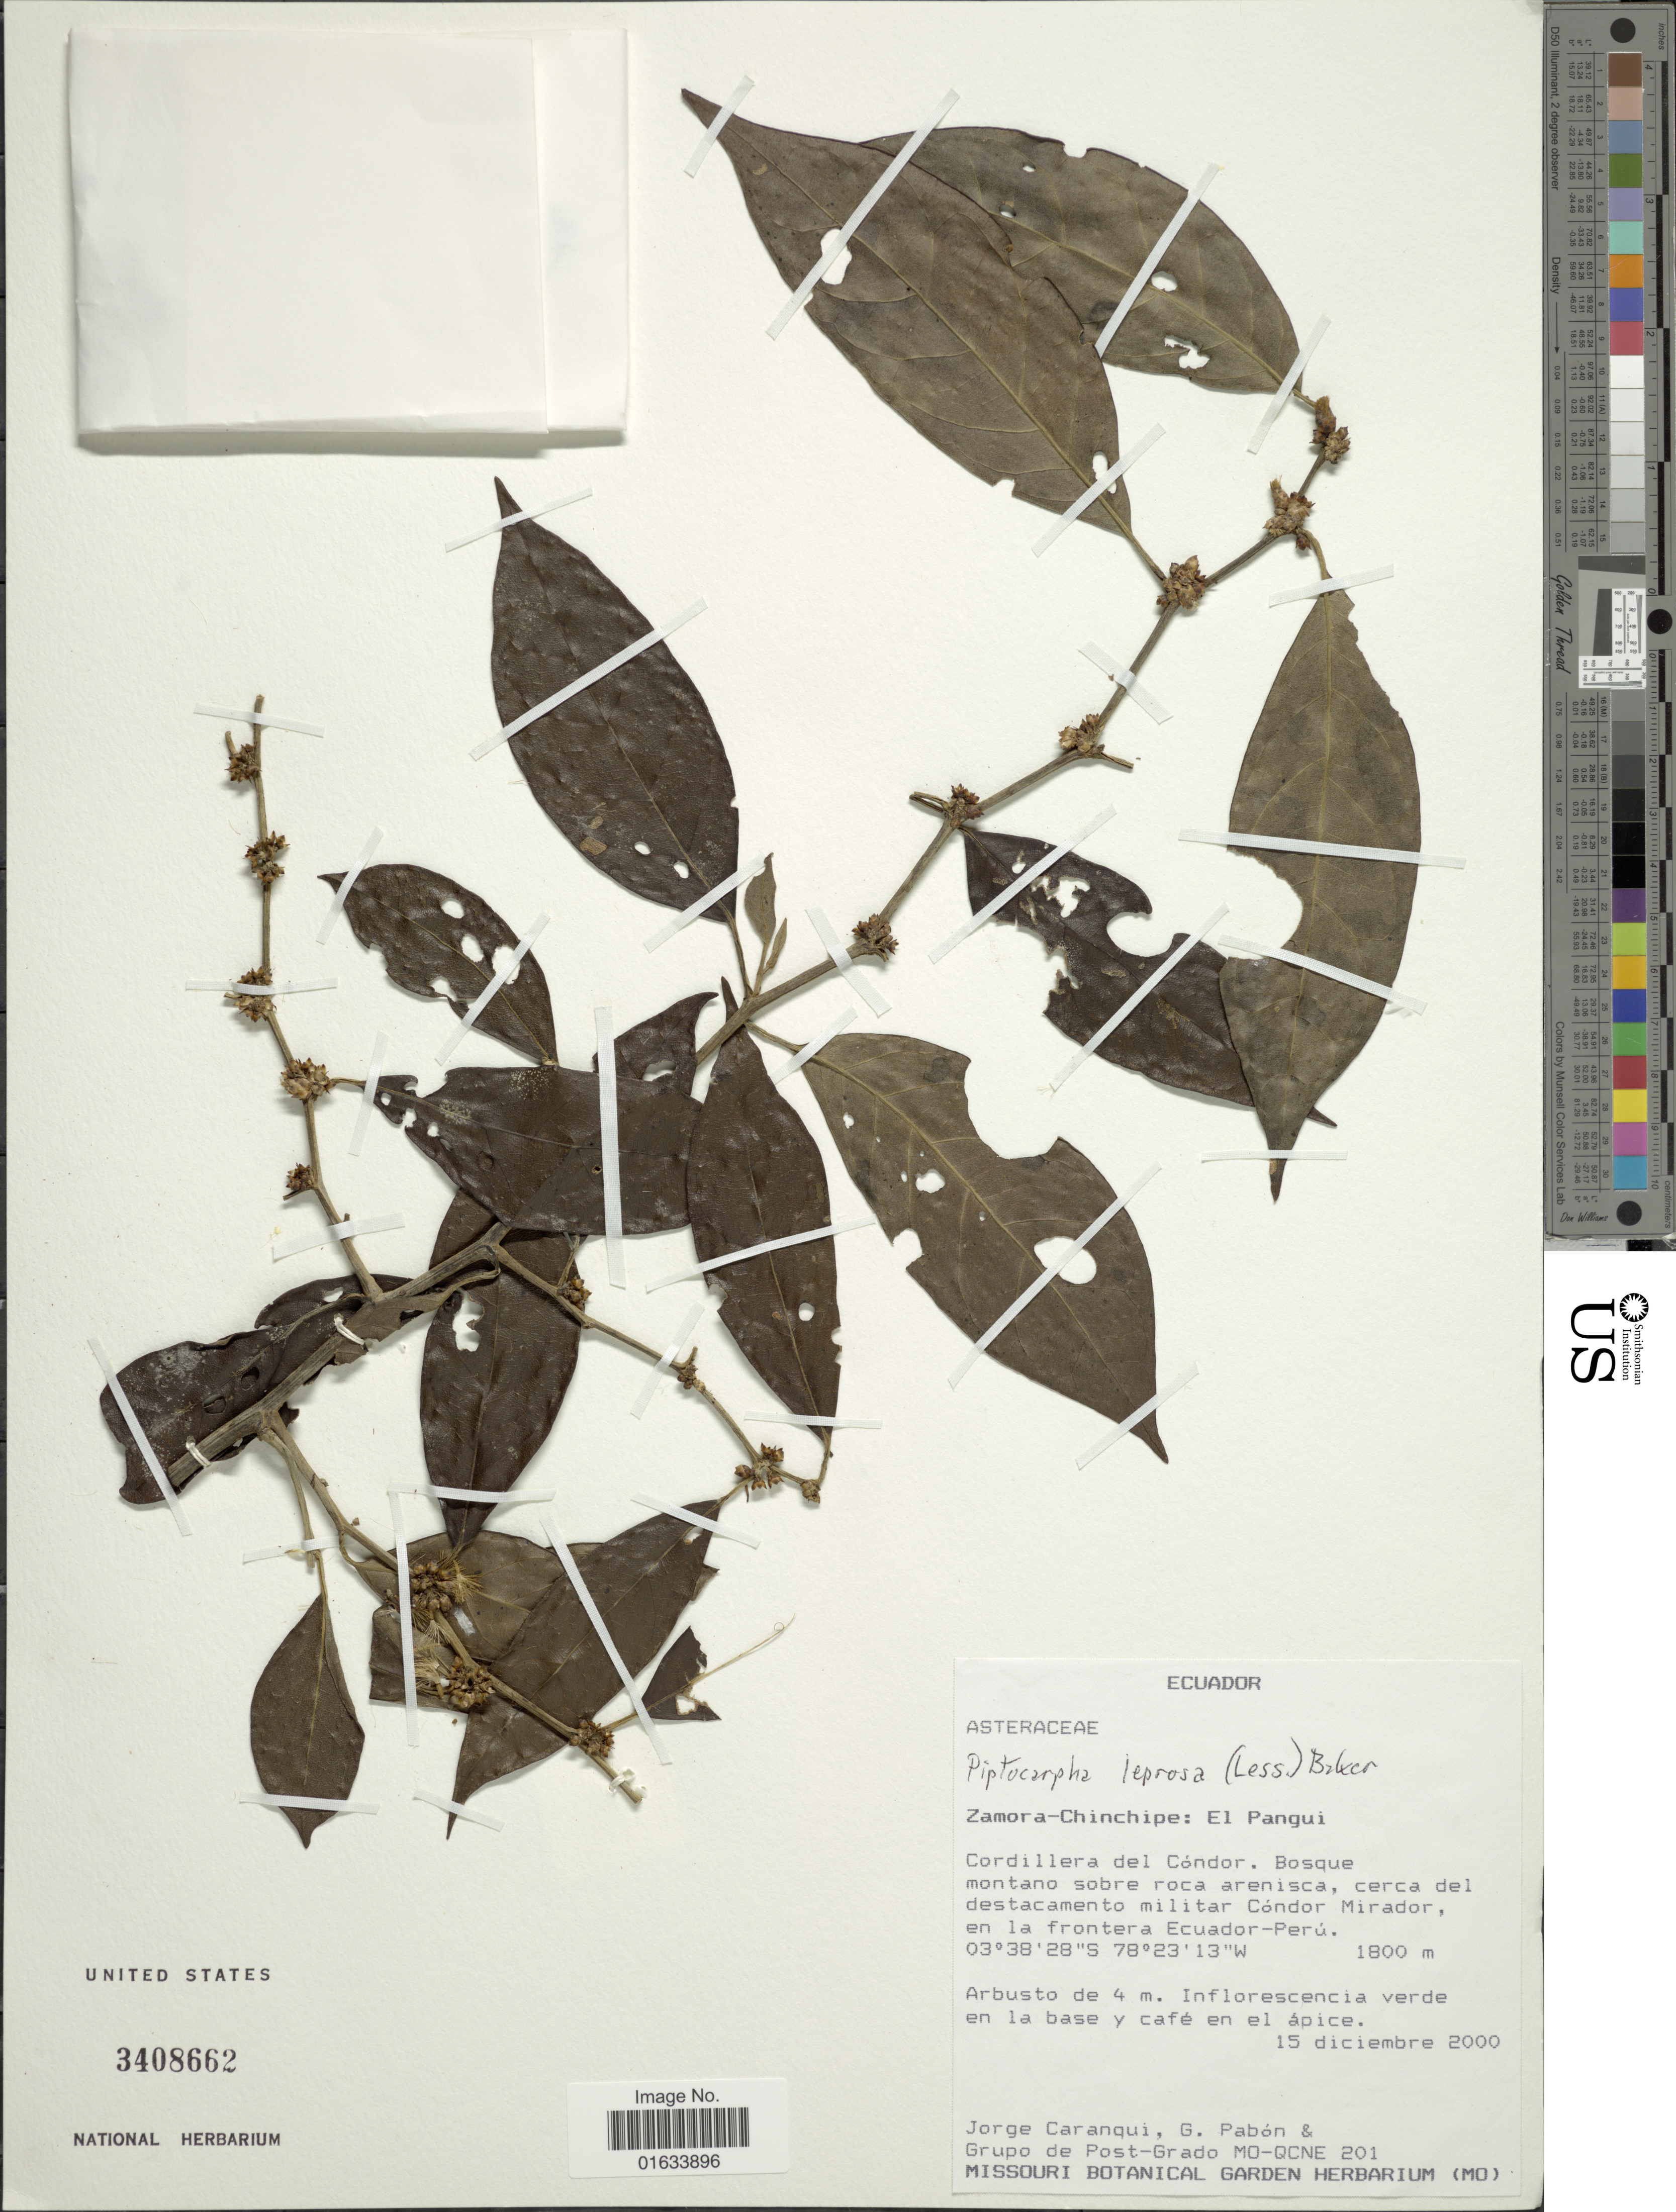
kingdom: Plantae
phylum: Tracheophyta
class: Magnoliopsida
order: Asterales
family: Asteraceae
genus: Piptocarpha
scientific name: Piptocarpha leprosa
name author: (Less.) Baker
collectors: J. Caranqui, G. Pabón & Grupo Post-Grado MO-QCNE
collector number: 201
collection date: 2000-12-15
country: Ecuador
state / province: Zamora-Chinchipe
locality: Zamora-Chinchipe: El Pangui. Cordillera del Cóndor. Bosque montano sobre roca arenisca, cerca del destacamento militar Cóndor Mirador, en la frontera Ecuador-Perú.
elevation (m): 1800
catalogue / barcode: US 3408662